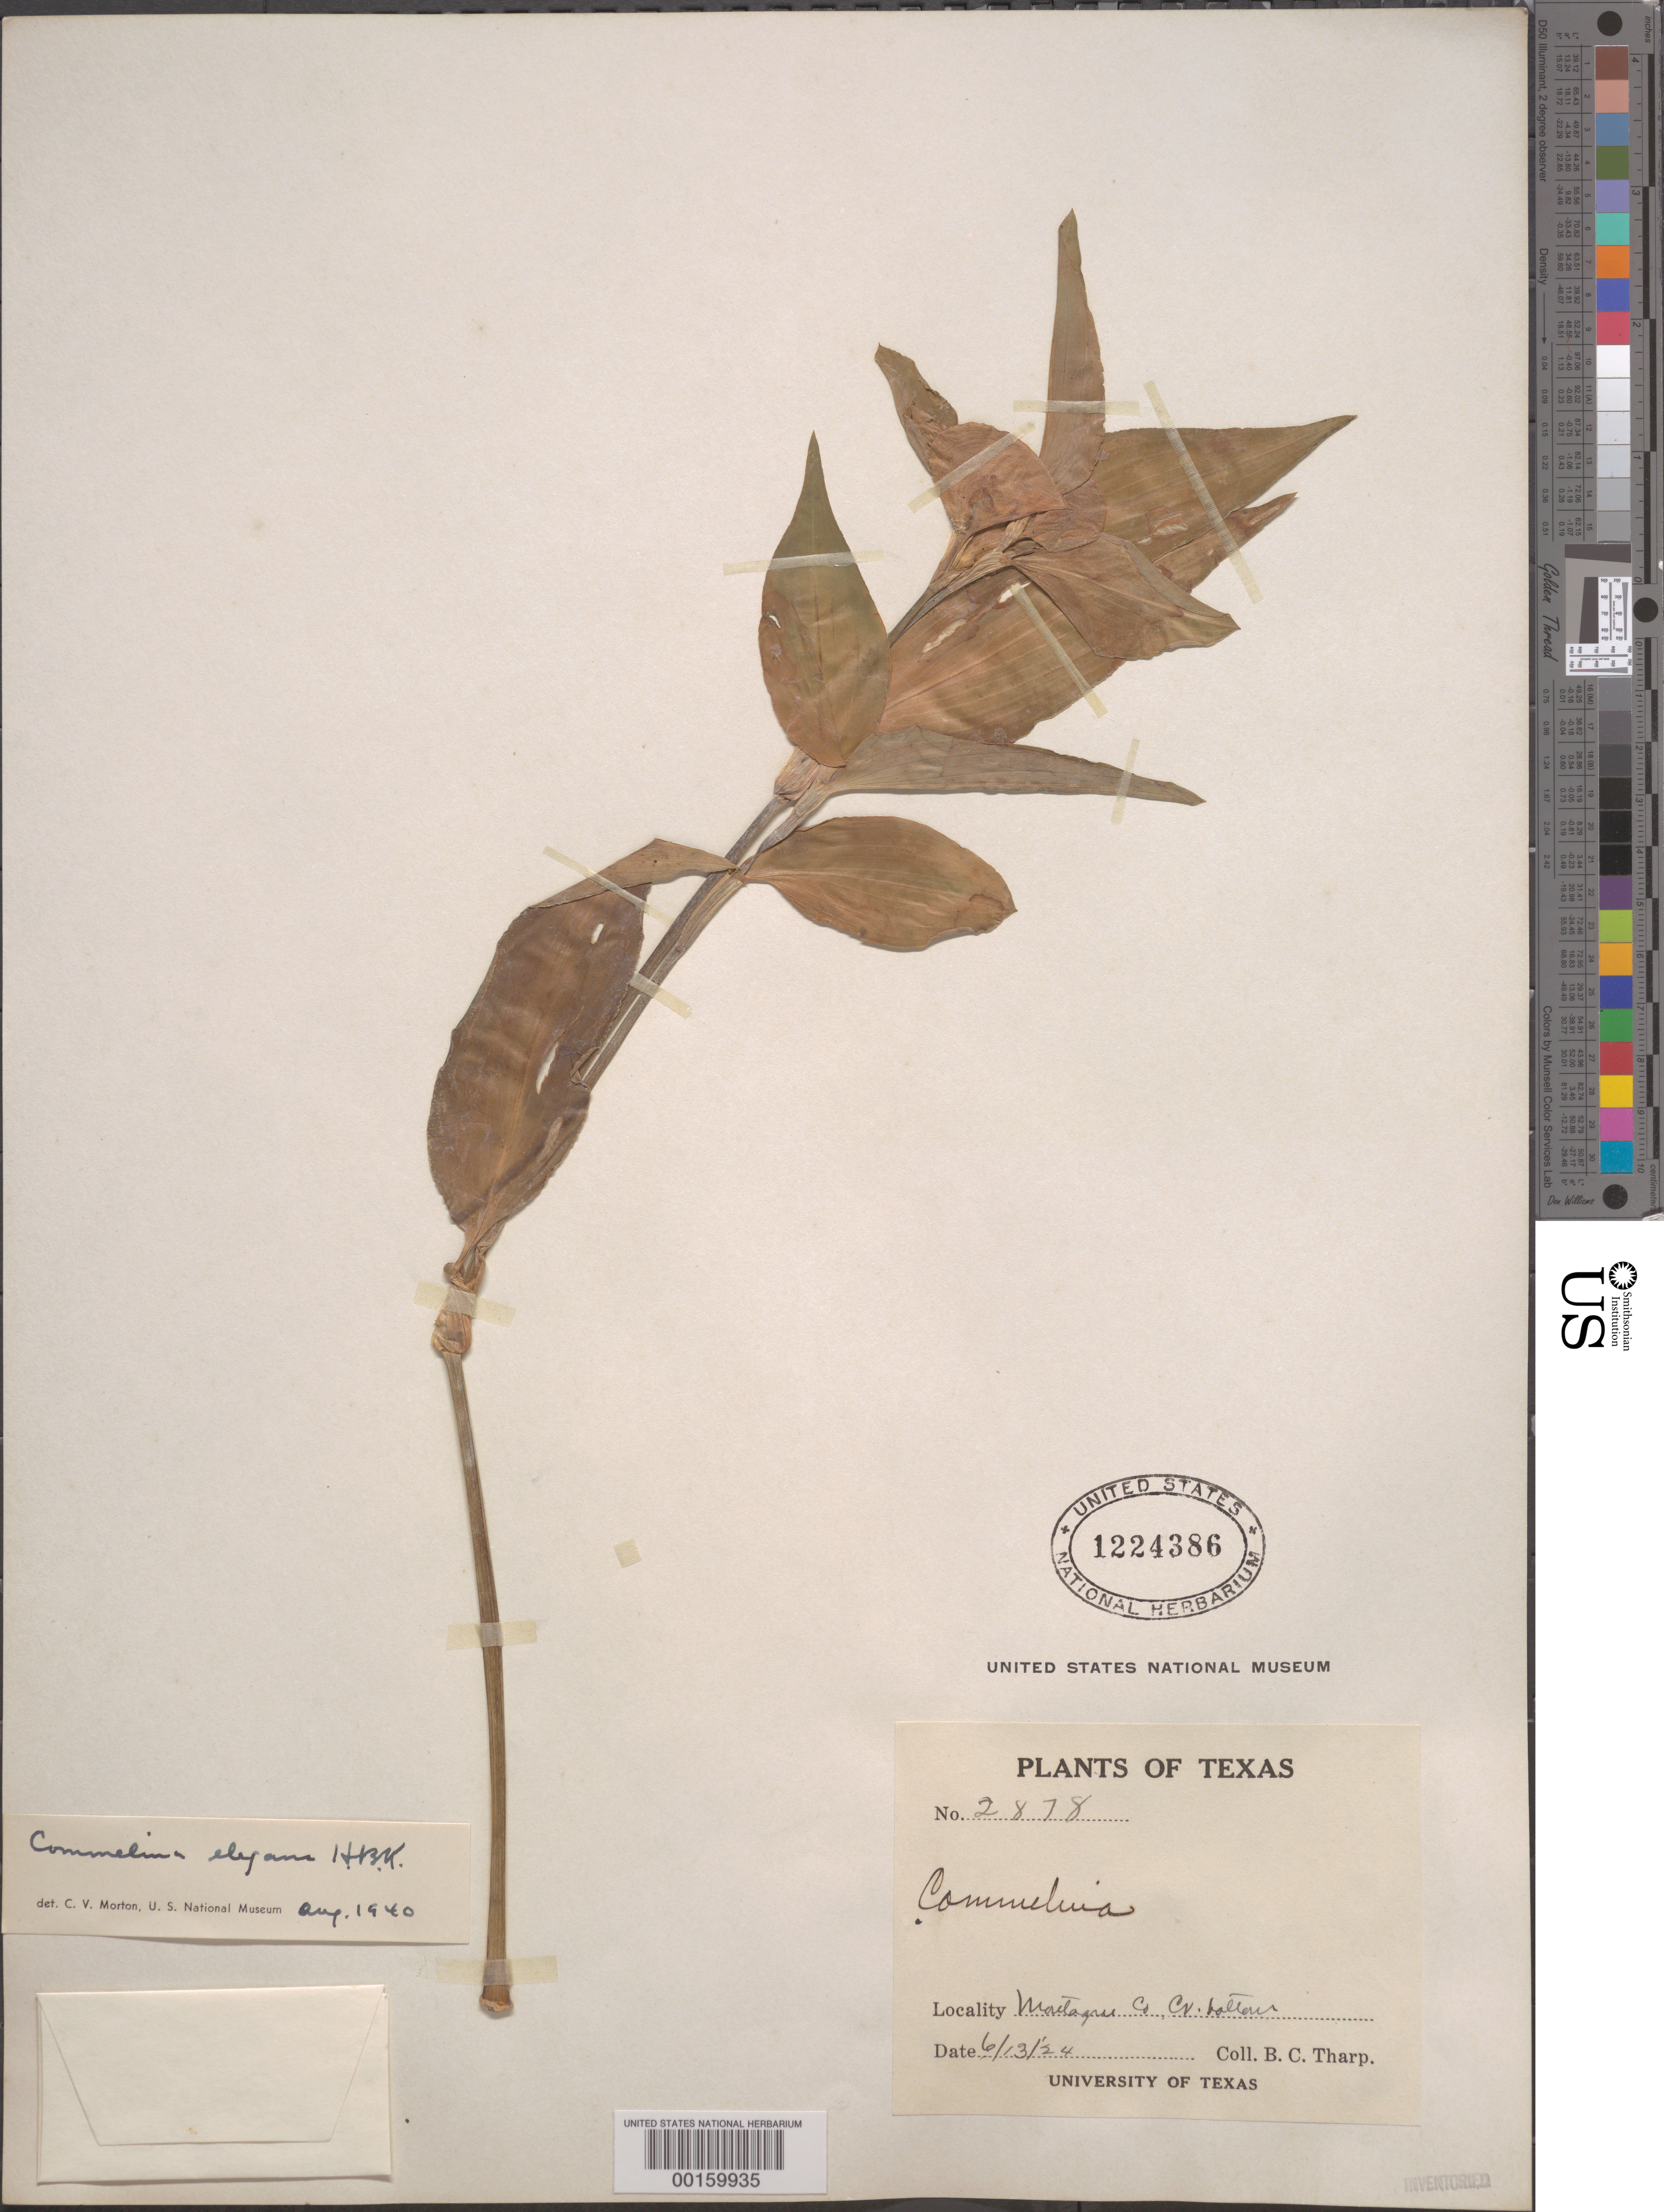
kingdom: Plantae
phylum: Tracheophyta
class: Liliopsida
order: Commelinales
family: Commelinaceae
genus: Commelina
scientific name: Commelina erecta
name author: L.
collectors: B. C. Tharp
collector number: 2878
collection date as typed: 13 Jun 1924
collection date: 1924-06-13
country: United States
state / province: Texas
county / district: Montague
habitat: Creek bottom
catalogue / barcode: US 1224386